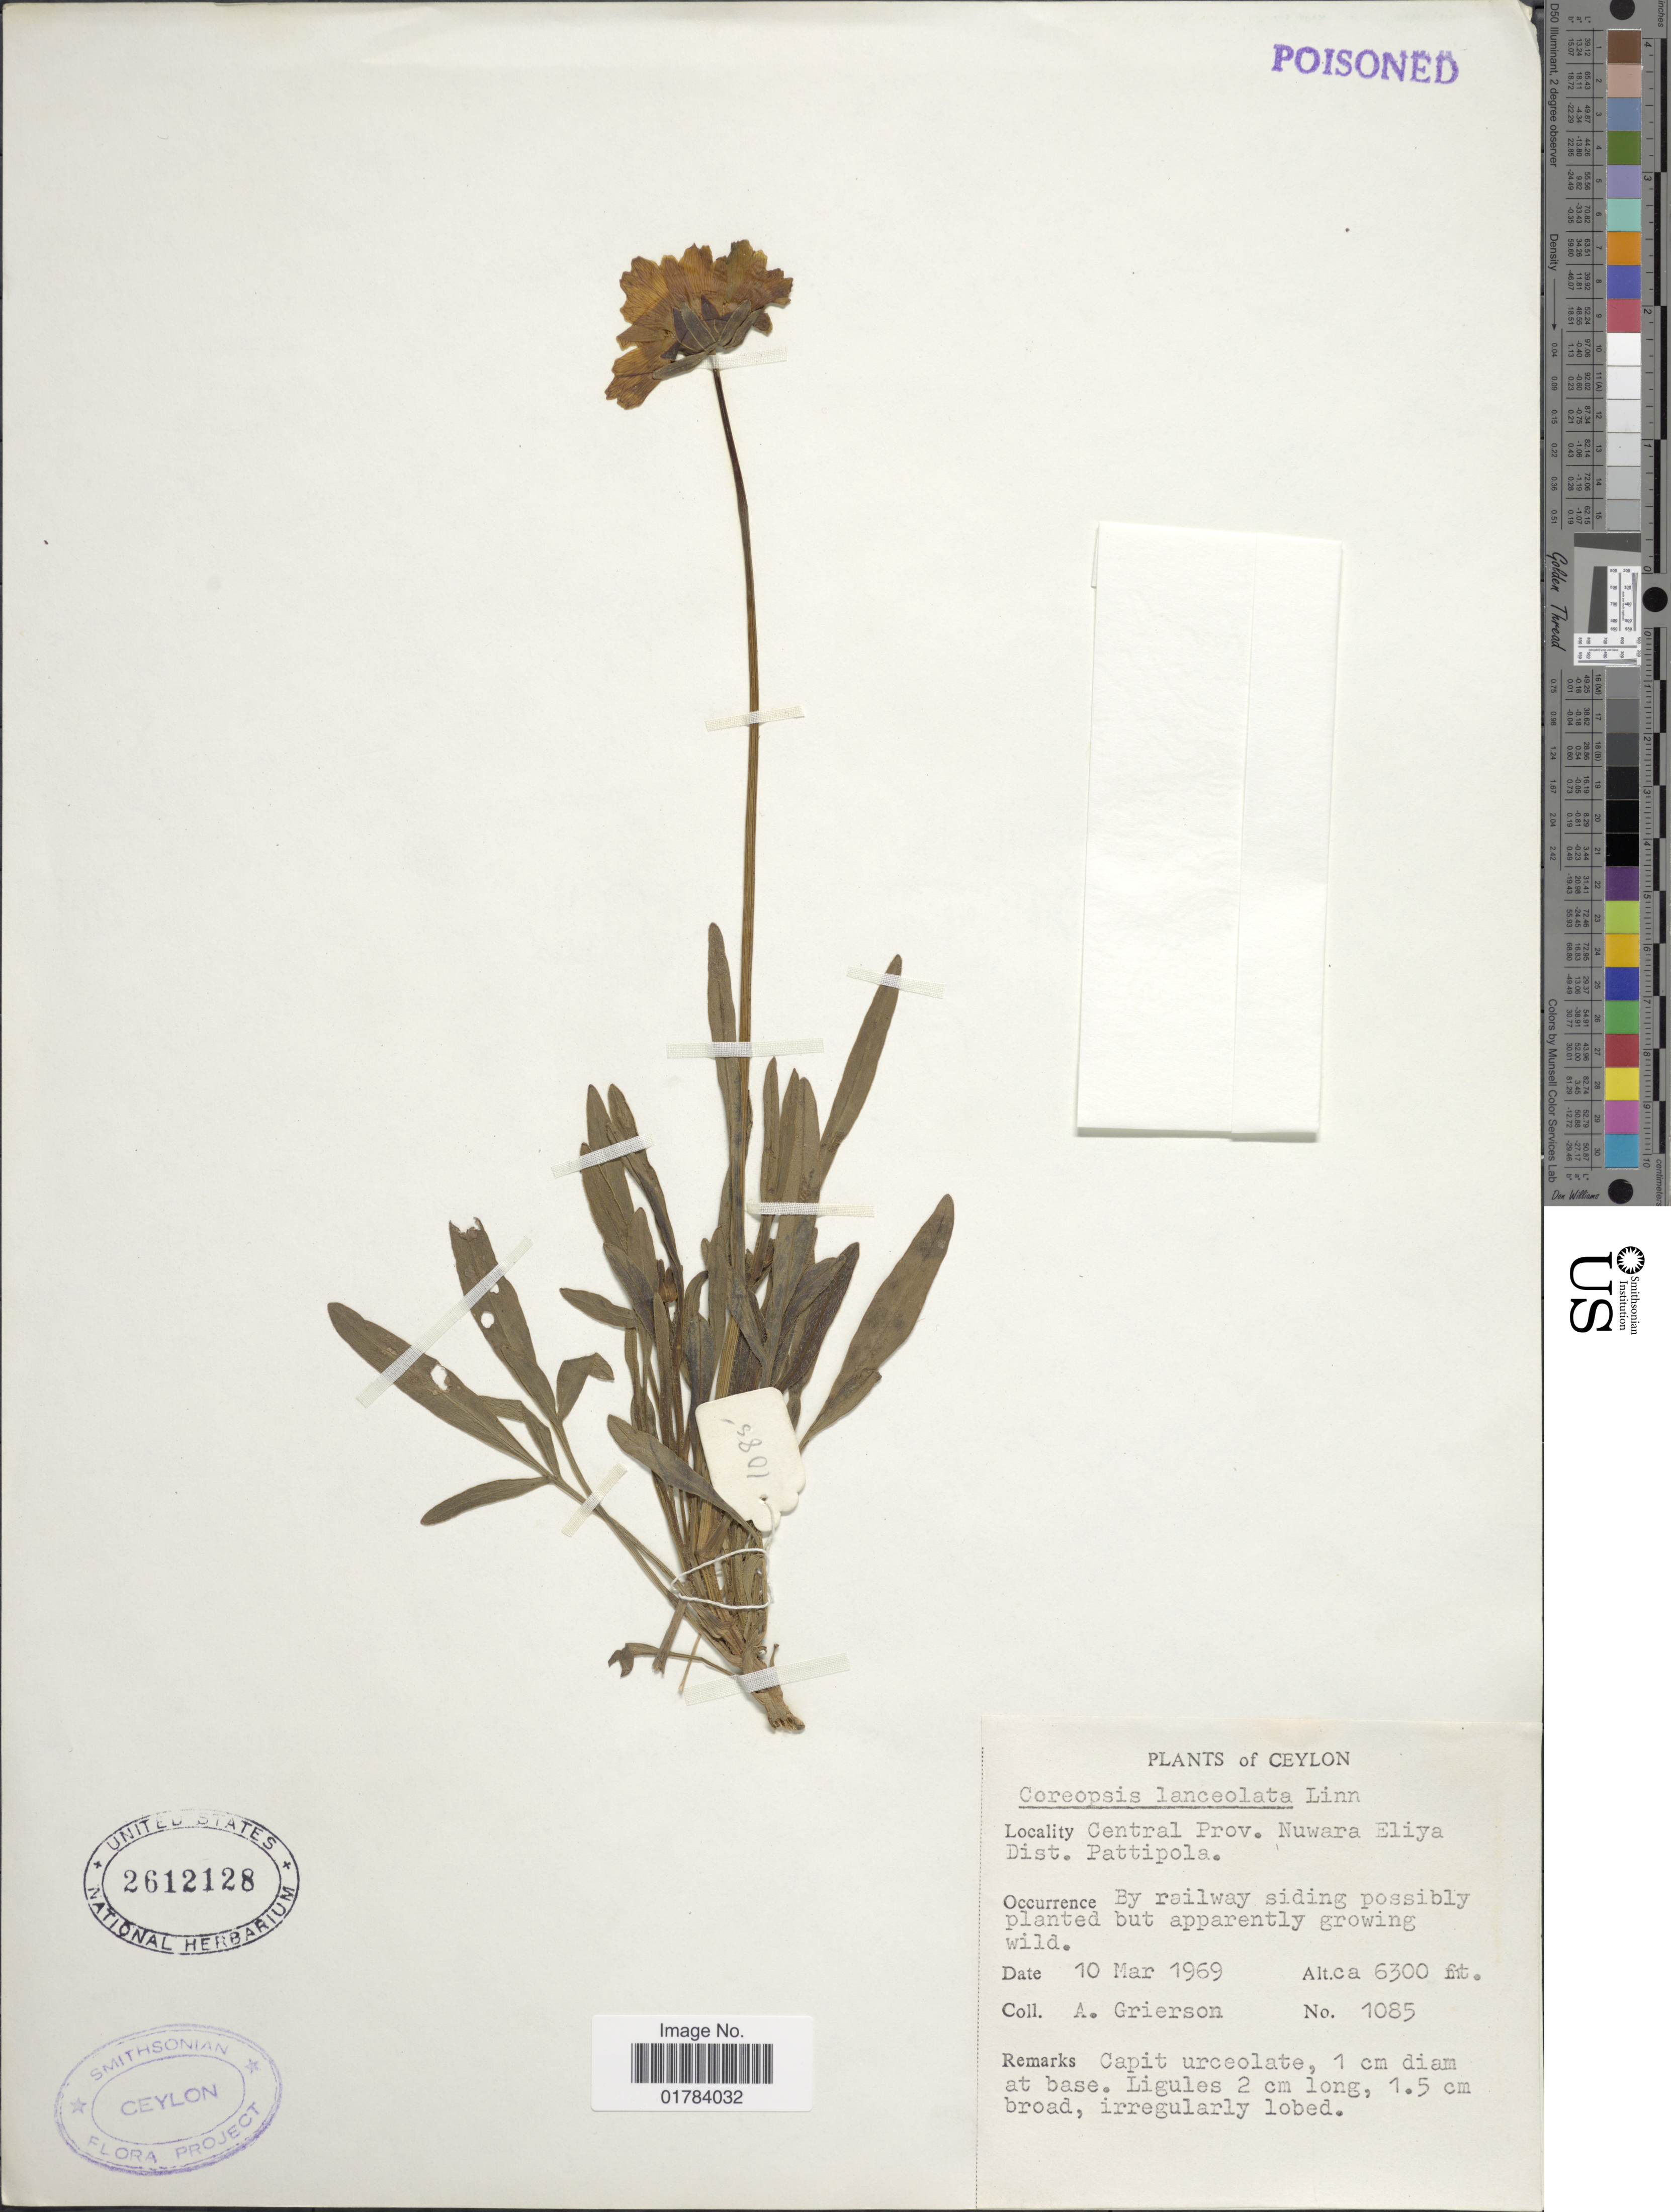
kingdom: Plantae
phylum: Tracheophyta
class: Magnoliopsida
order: Asterales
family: Asteraceae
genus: Coreopsis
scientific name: Coreopsis lanceolata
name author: L.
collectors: A. Grierson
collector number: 1085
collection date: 1969-03-10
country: Sri Lanka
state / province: Central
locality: Ceylon, Central Prov. Nuwara Eliya, Dist. Pattipola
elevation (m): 1920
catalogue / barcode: US 2612128